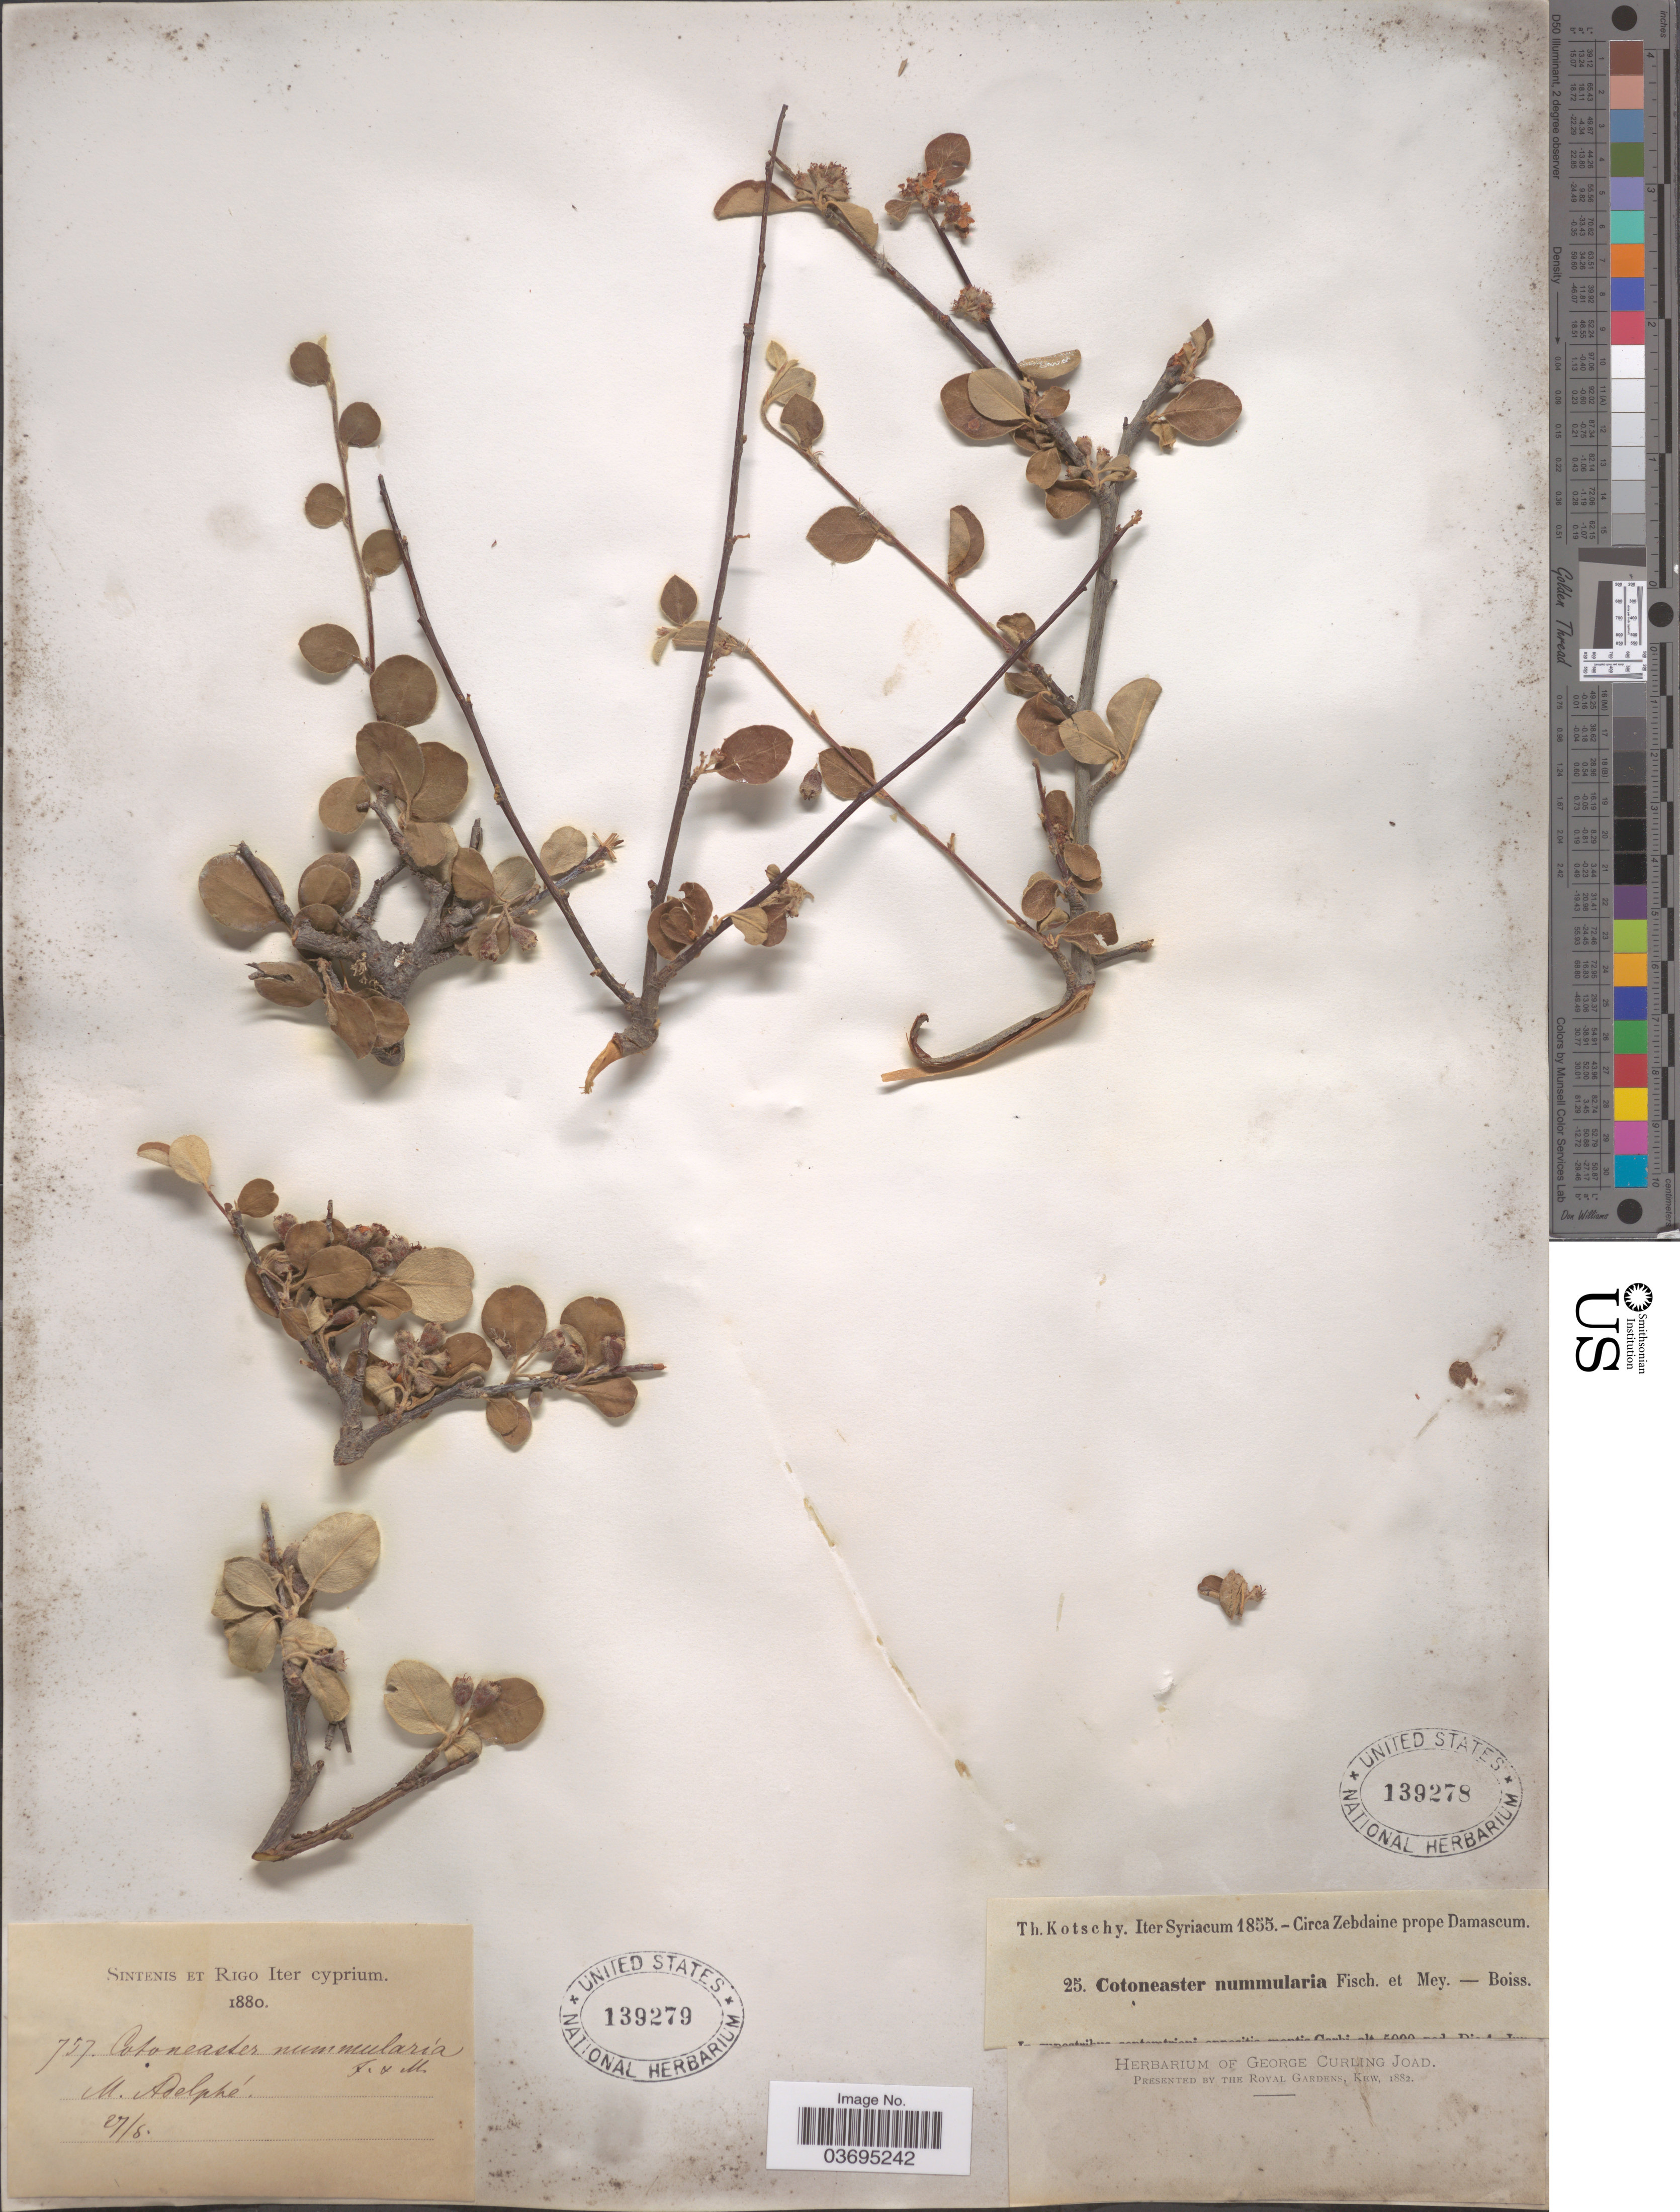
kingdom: Plantae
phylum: Tracheophyta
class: Magnoliopsida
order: Rosales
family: Rosaceae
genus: Cotoneaster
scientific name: Cotoneaster nummularius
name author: Lindl.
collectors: K. G. Kotschy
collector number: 25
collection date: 1855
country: Syria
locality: Iter Syriacum. Circa Zebdaine prope Damascum. [illegible text]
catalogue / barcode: US 139279-2